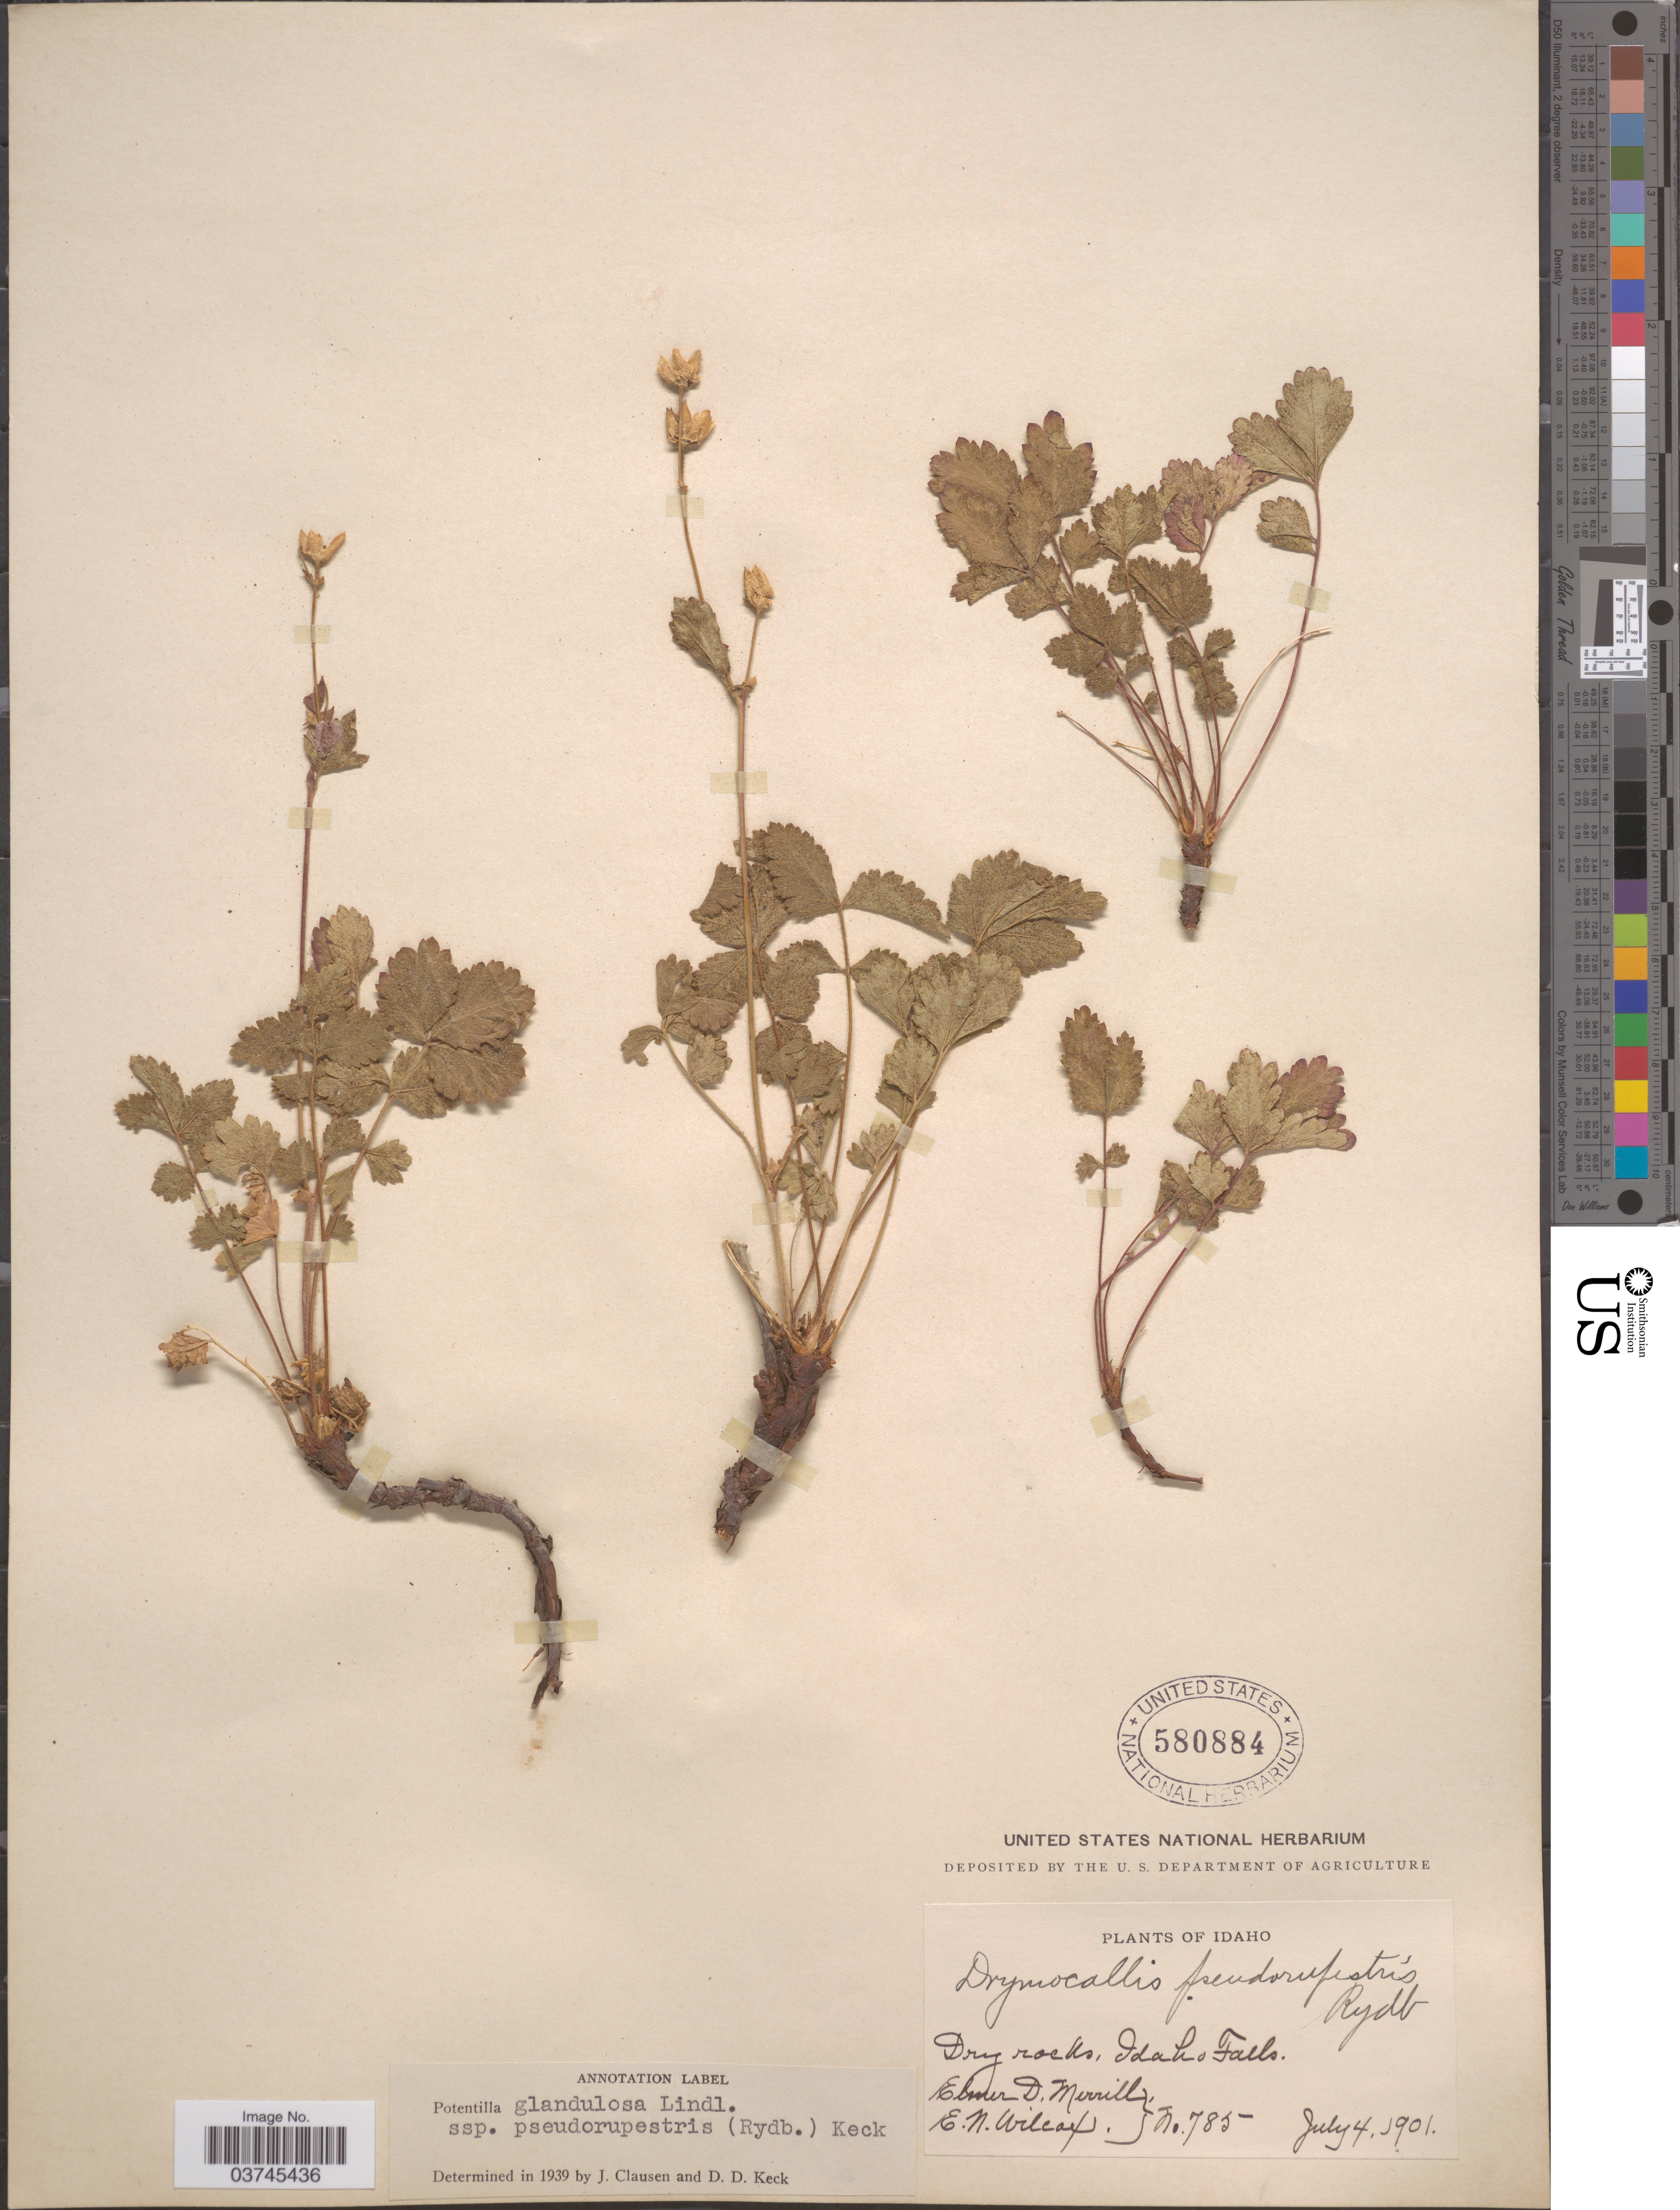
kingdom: Plantae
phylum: Tracheophyta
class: Magnoliopsida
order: Rosales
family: Rosaceae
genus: Drymocallis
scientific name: Drymocallis pseudorupestris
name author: (Rydb.) Rydb.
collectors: E. D. Merrill & E. Wilcox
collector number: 785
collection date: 1901-07-04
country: United States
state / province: Idaho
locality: Idaho Falls.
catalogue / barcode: US 580884